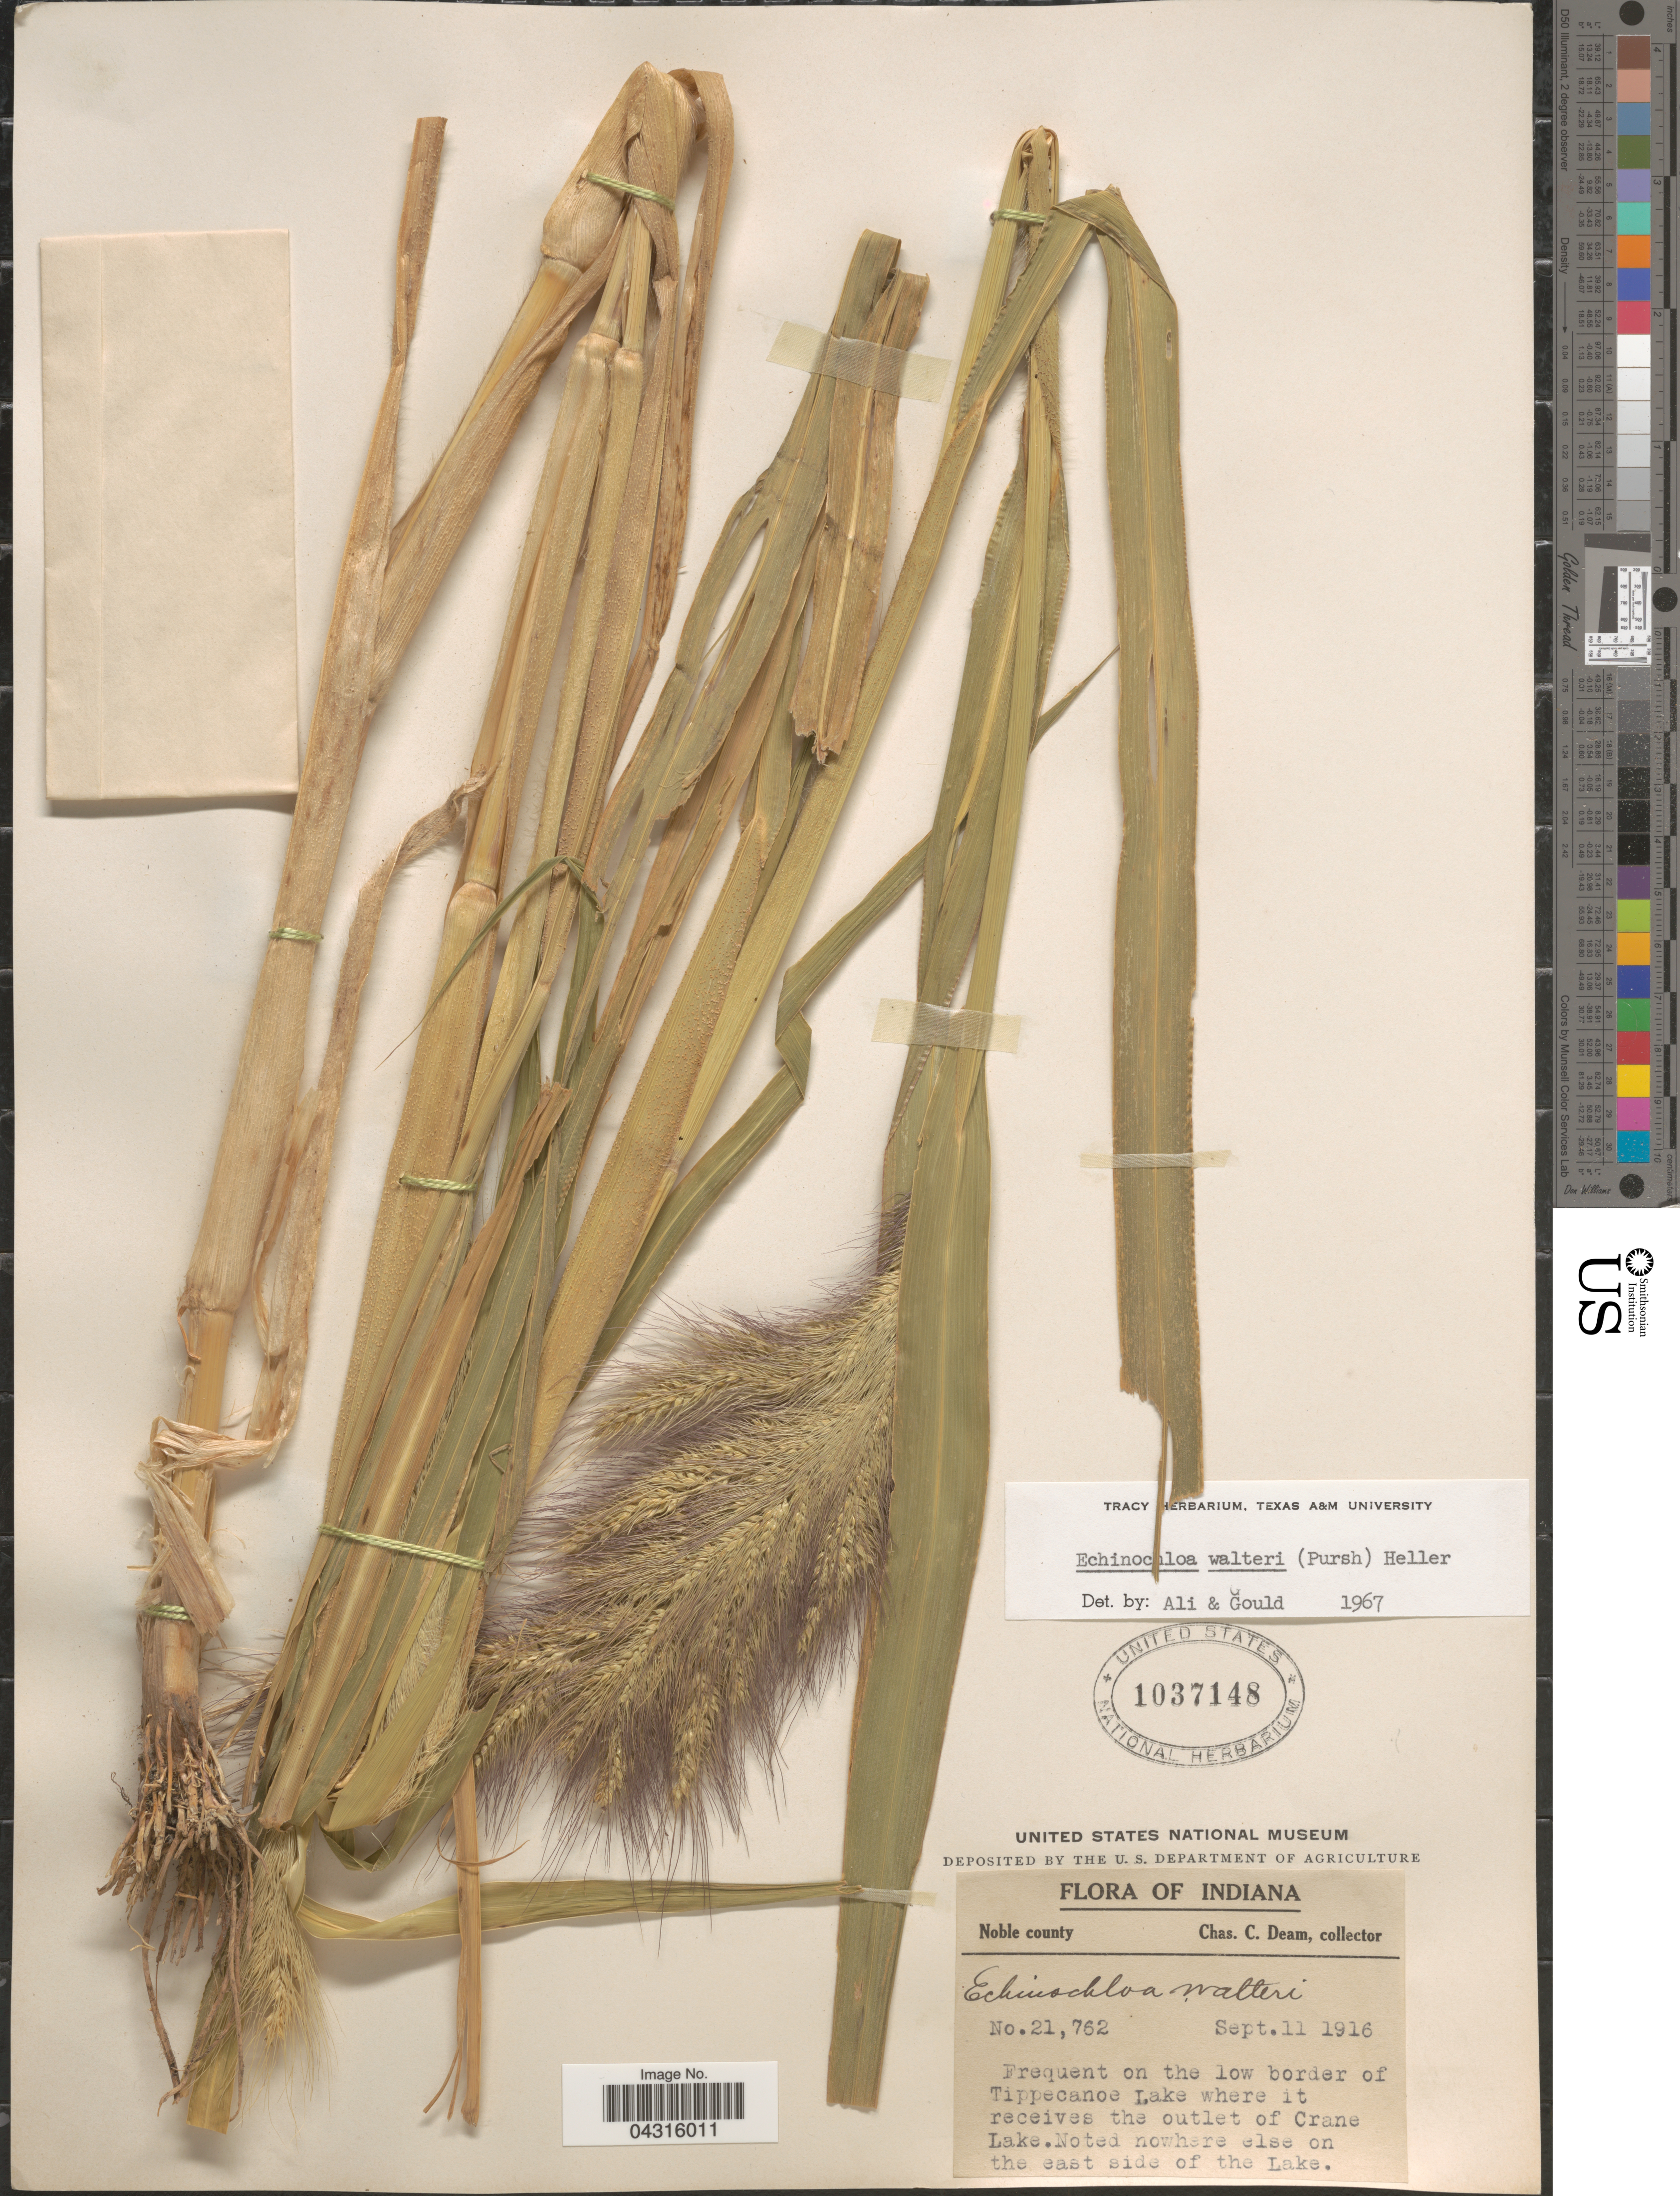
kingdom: Plantae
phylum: Tracheophyta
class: Liliopsida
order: Poales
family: Poaceae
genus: Echinochloa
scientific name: Echinochloa walteri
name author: (Pursh) A. Heller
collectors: C. C. Deam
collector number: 21762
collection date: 1916-09-11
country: United States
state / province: Indiana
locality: Noble county. Frequent on the low border of Tippecanoe Lake where it receives the outlet of Crane Lake. Noted nowhere else on the east side of the Lake.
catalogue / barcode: US 1037148